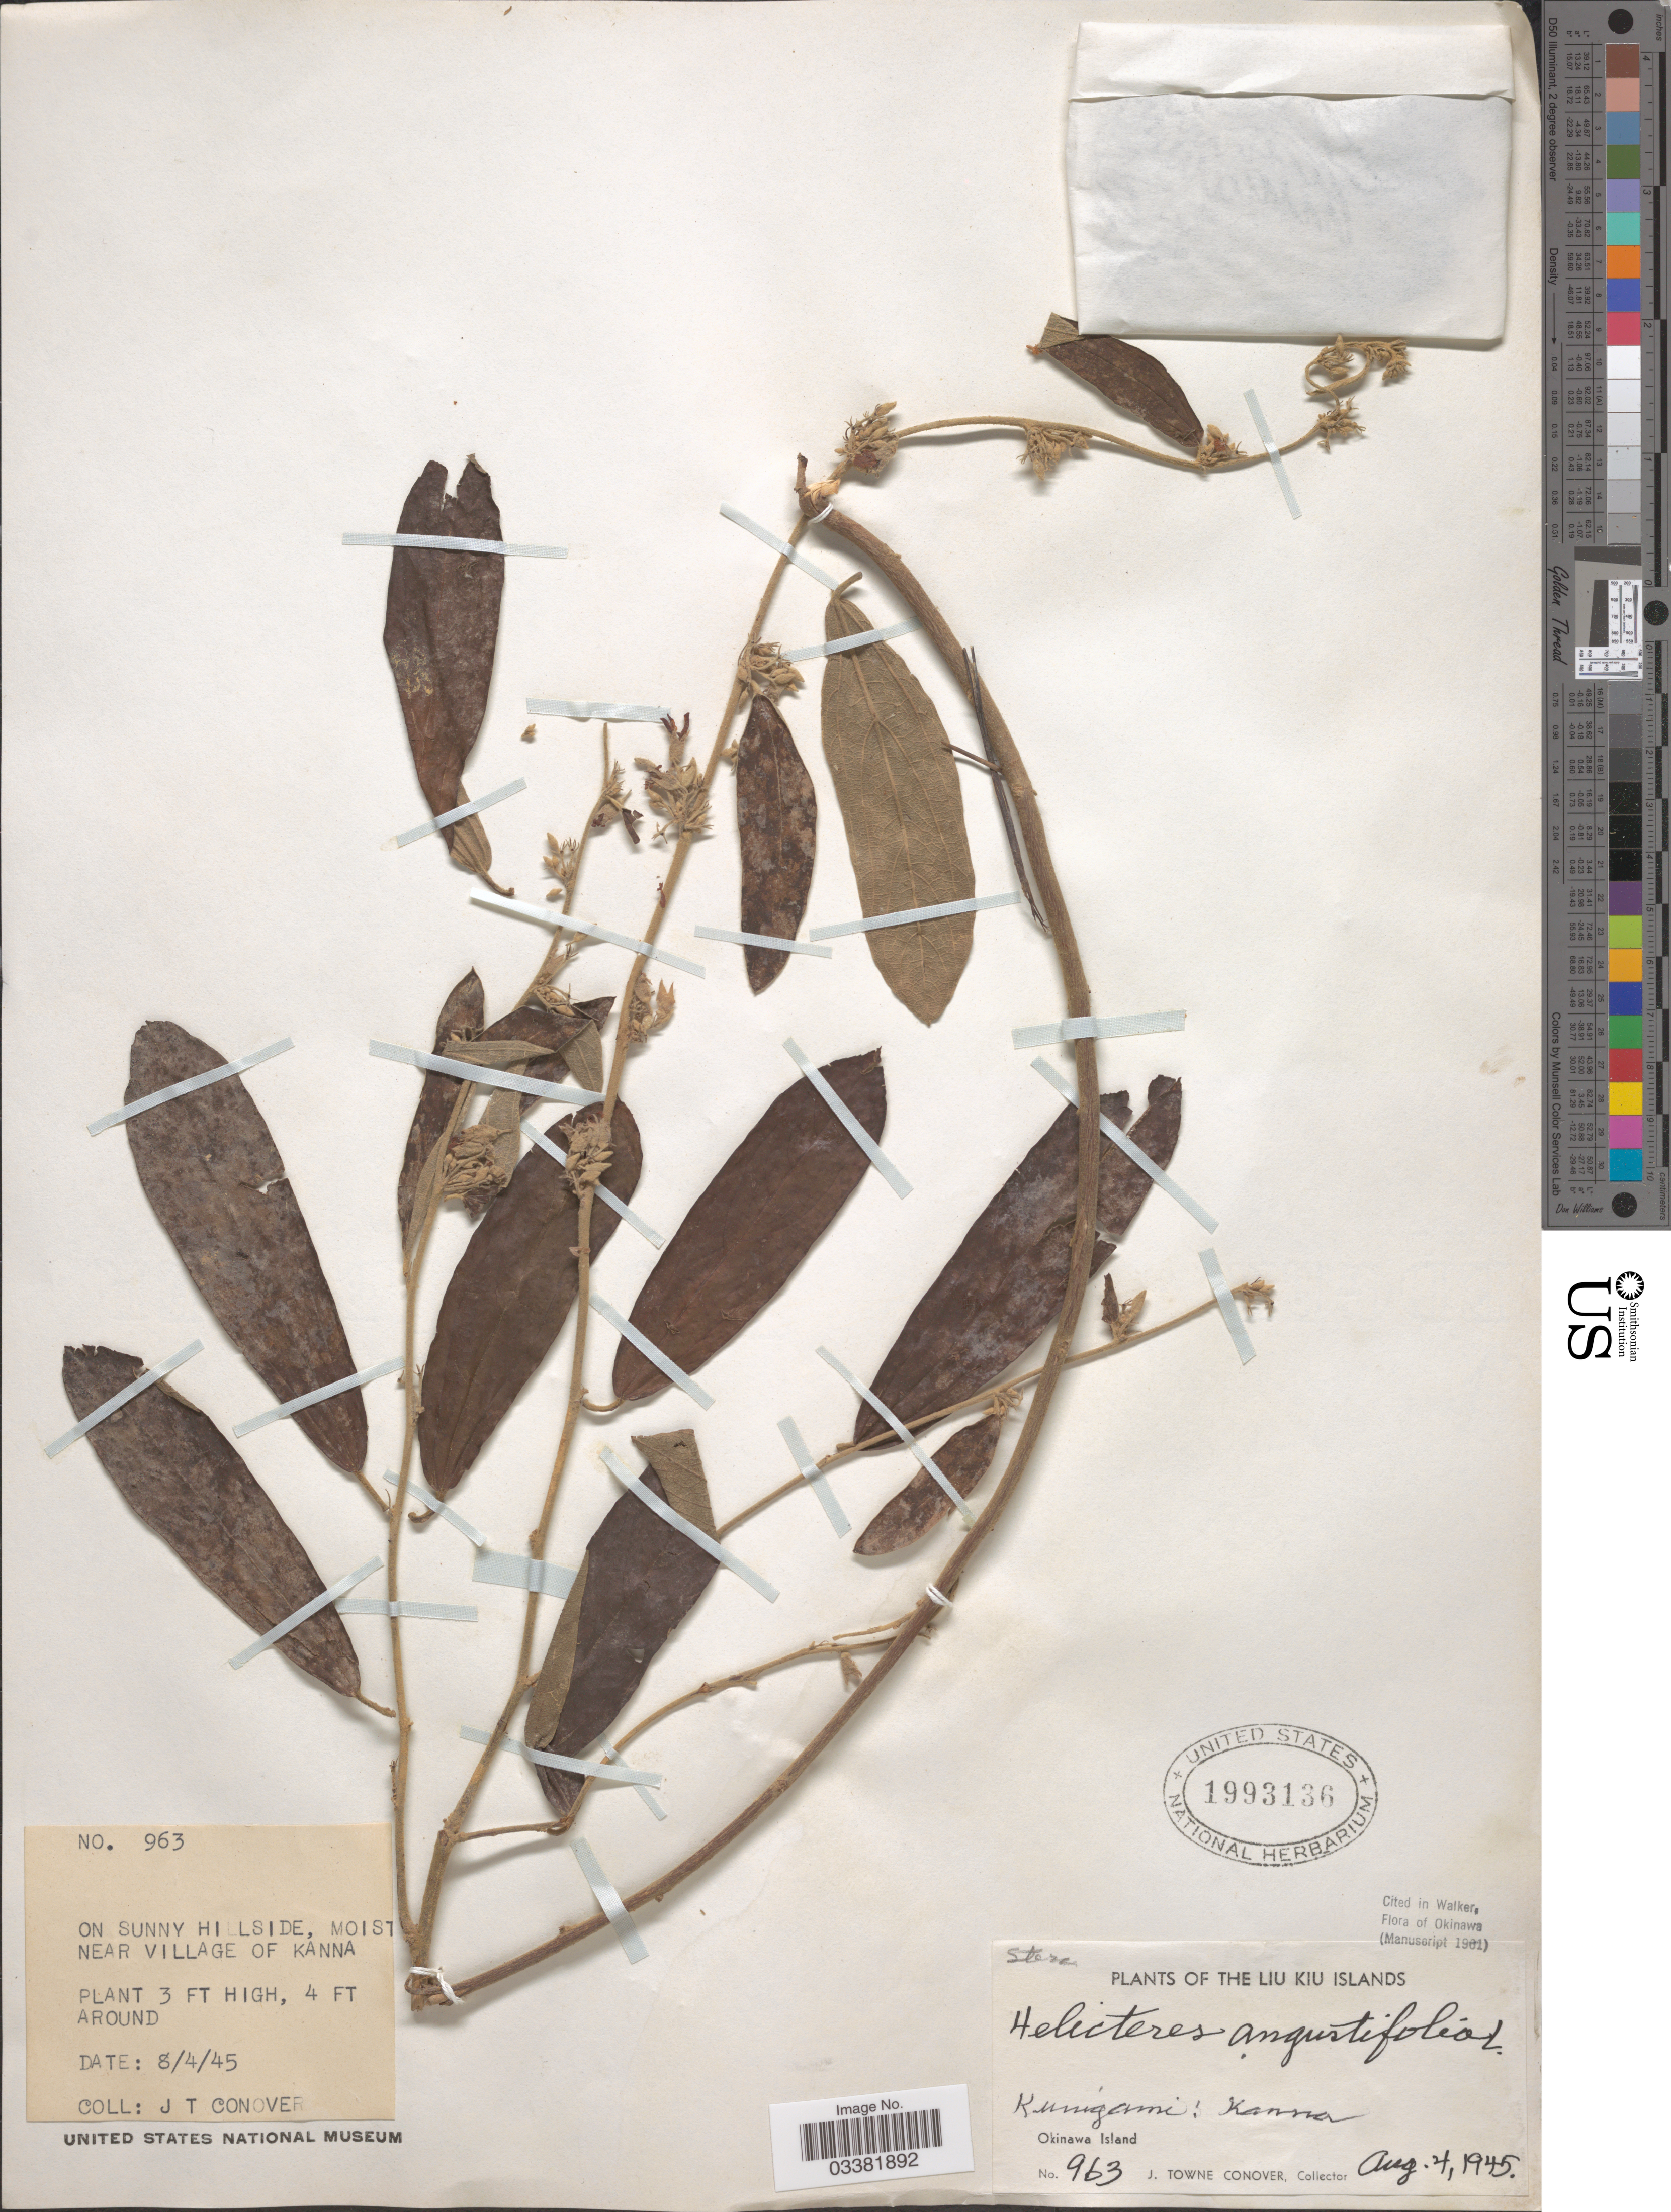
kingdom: Plantae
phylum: Tracheophyta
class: Magnoliopsida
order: Malvales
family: Malvaceae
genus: Helicteres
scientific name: Helicteres angustifolia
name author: L.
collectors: J. T. Conover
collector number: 963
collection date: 1945-08-04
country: Japan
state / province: Okinawa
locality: On sunny hillside, moist near village of Kanna. Okinawa Island. Liu Kiu Islands. Kunigami.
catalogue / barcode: US 1993136